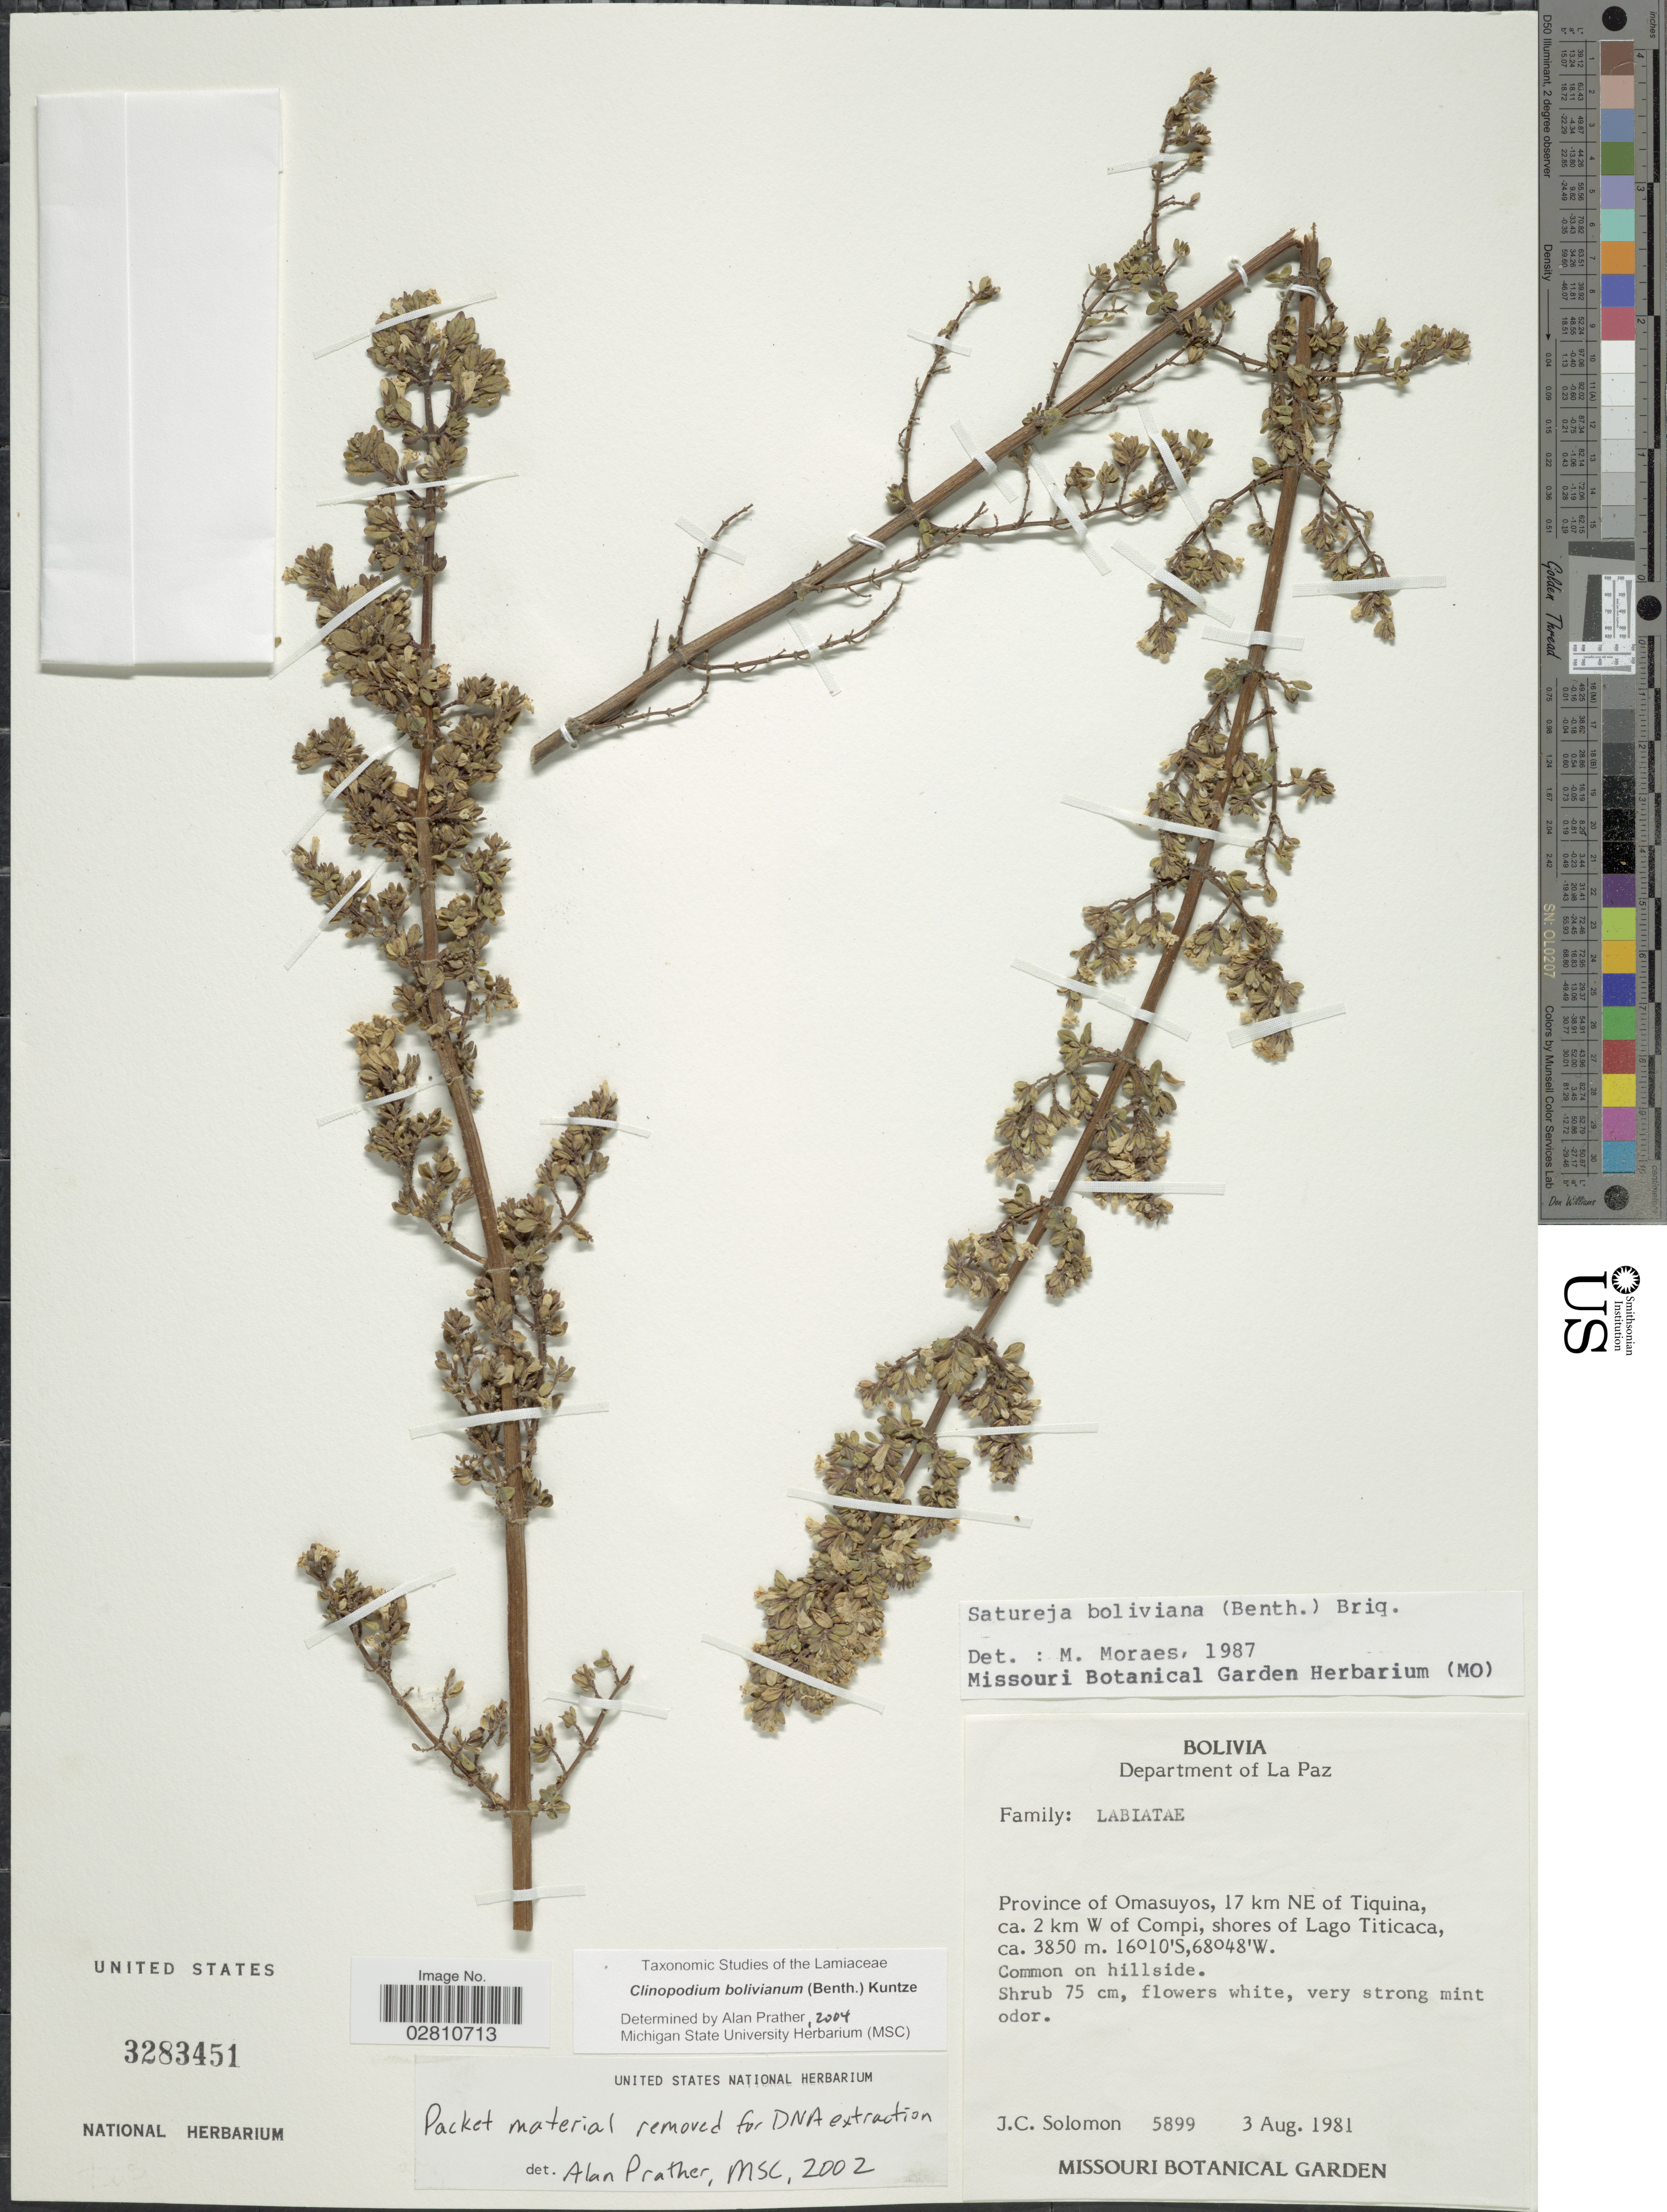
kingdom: Plantae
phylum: Tracheophyta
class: Magnoliopsida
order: Lamiales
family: Lamiaceae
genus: Clinopodium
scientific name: Clinopodium bolivianum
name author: (Benth.) Kuntze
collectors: J. C. Solomon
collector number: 5899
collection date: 1981-08-03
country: Bolivia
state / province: La Paz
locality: Department of La Paz, Province of Omasuyos, 17 km NE of Tiquina, ca. 2 km W o Compi, shores of Lago Titicaca.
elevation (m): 3850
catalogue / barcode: US 3283451